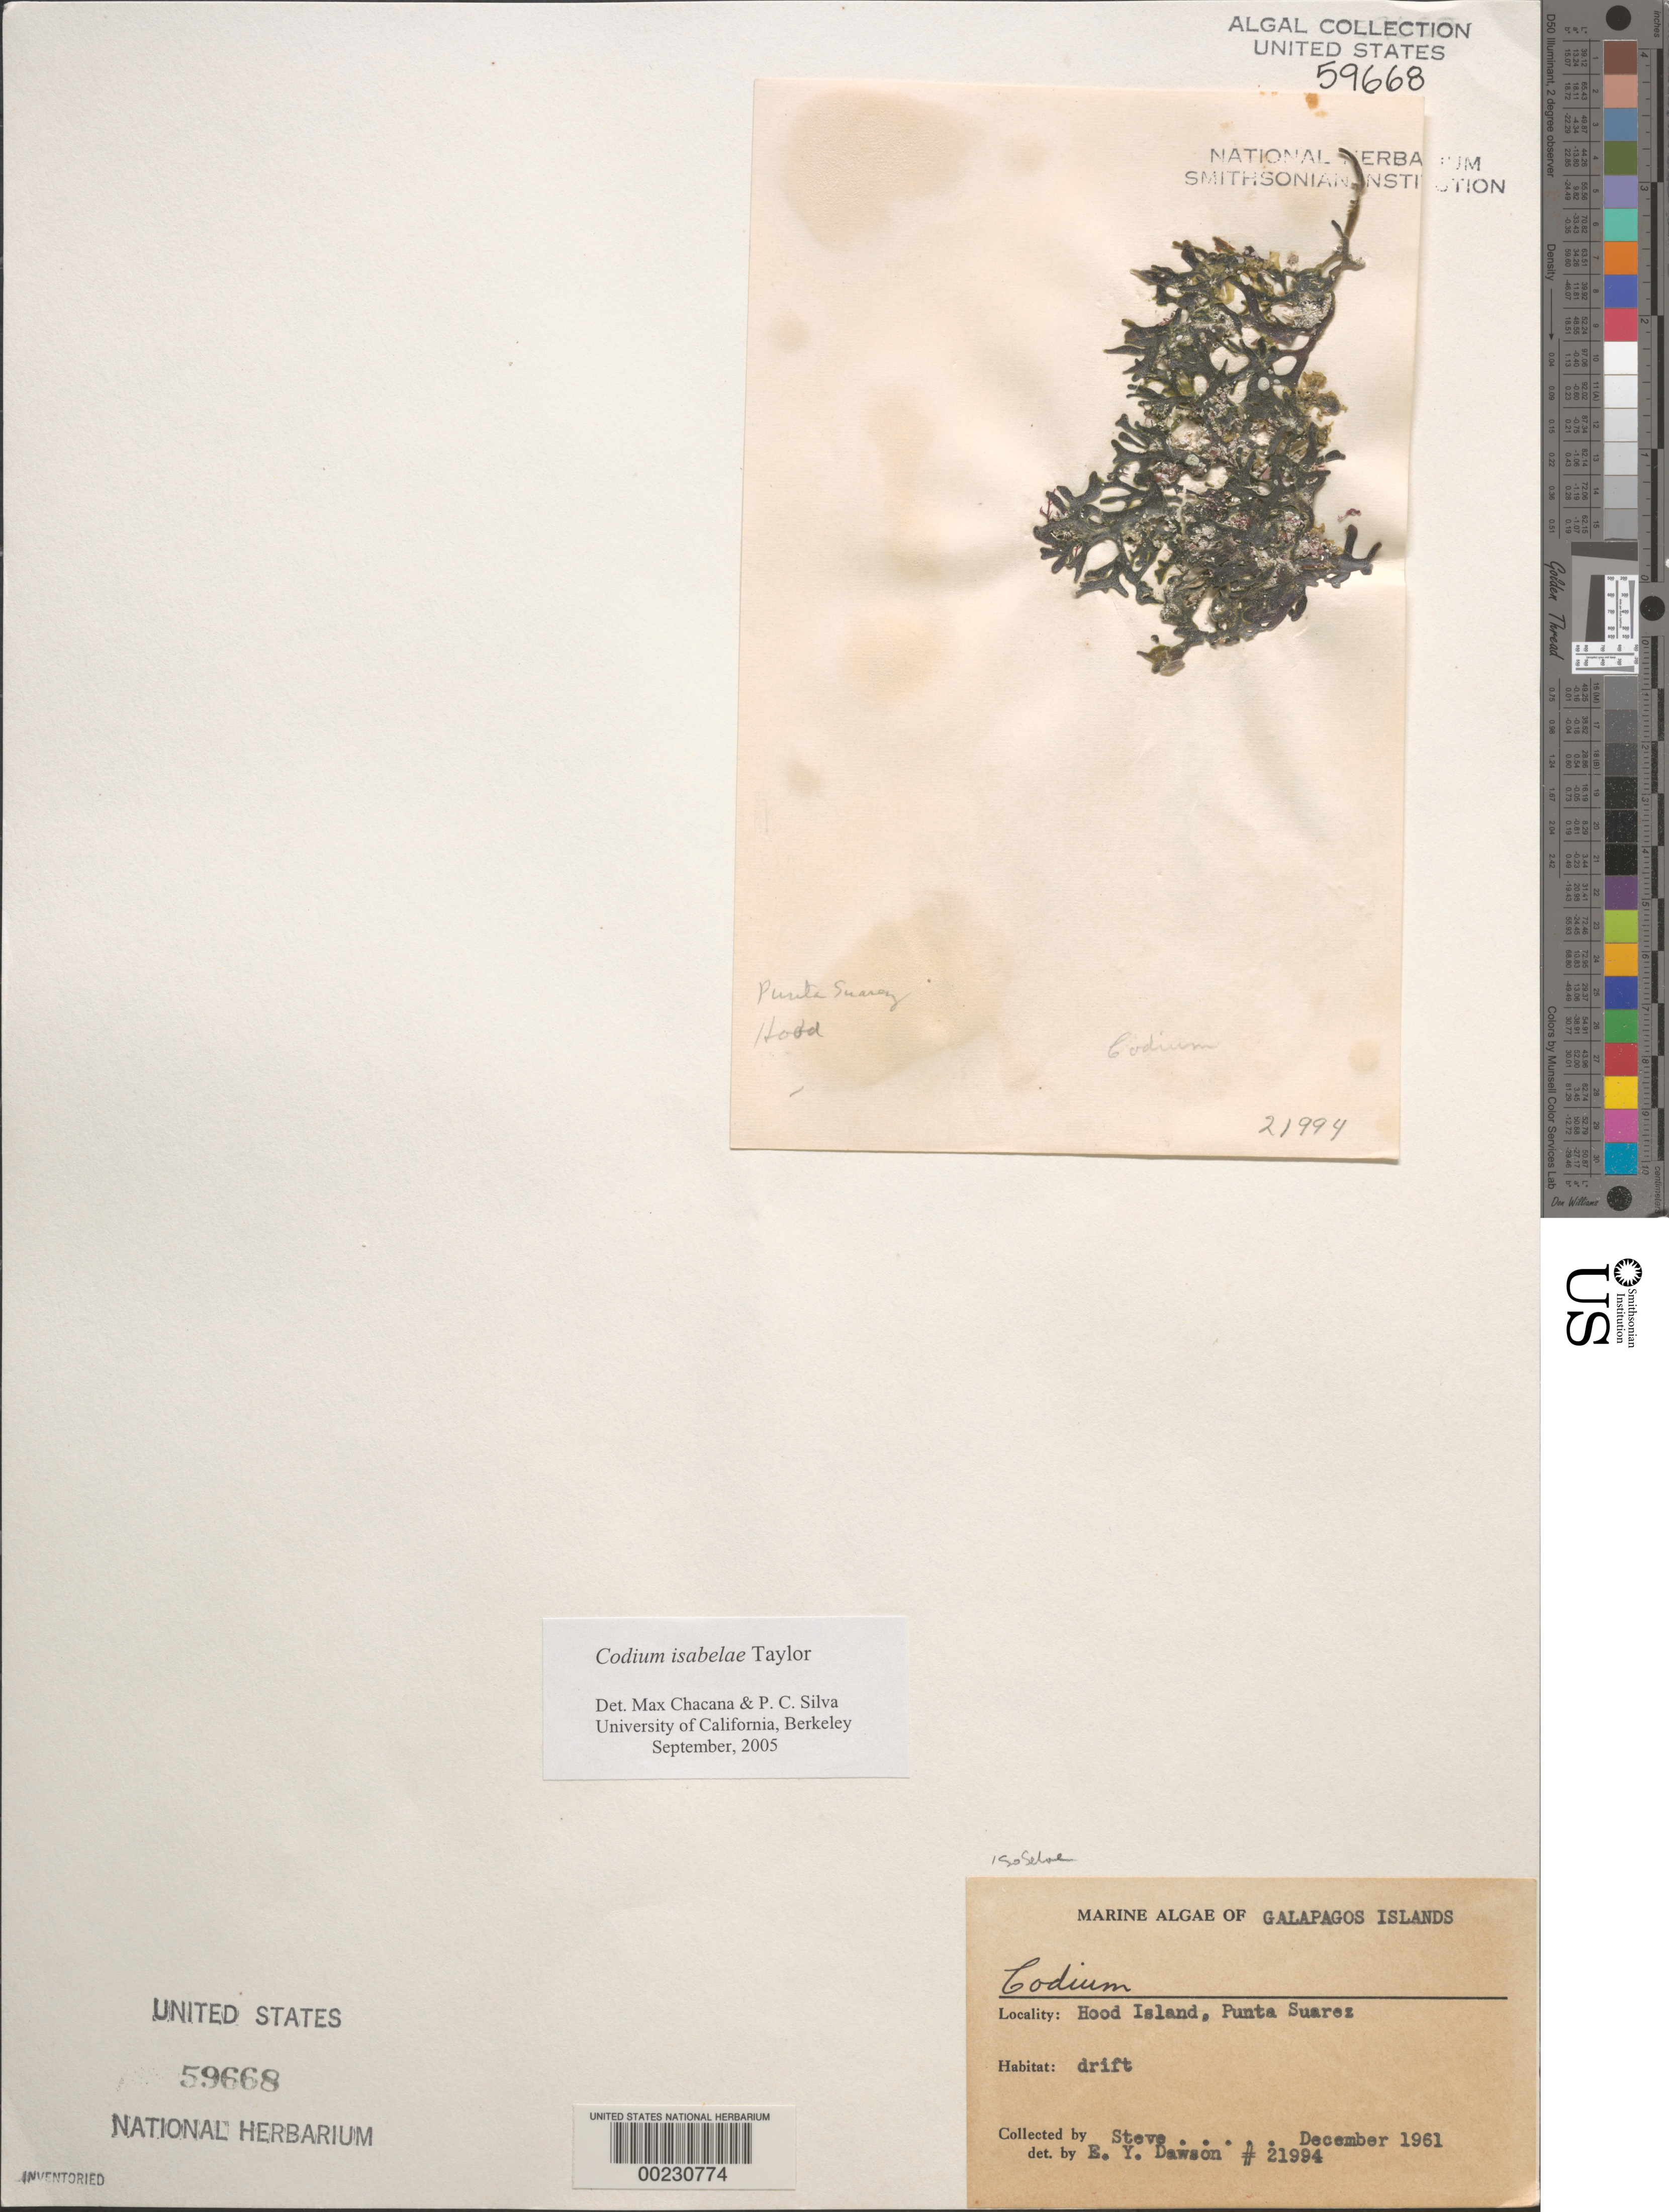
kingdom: Plantae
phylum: Chlorophyta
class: Ulvophyceae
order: Bryopsidales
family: Codiaceae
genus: Codium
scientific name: Codium isabelae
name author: W.R. Taylor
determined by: Chacana, M. E.; Silva, P. C.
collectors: Steve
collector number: EYD 21994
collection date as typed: Dec 1961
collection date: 1961-12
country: Ecuador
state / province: Colón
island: Española [Hood]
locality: Punta Suarez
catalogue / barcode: US 59668